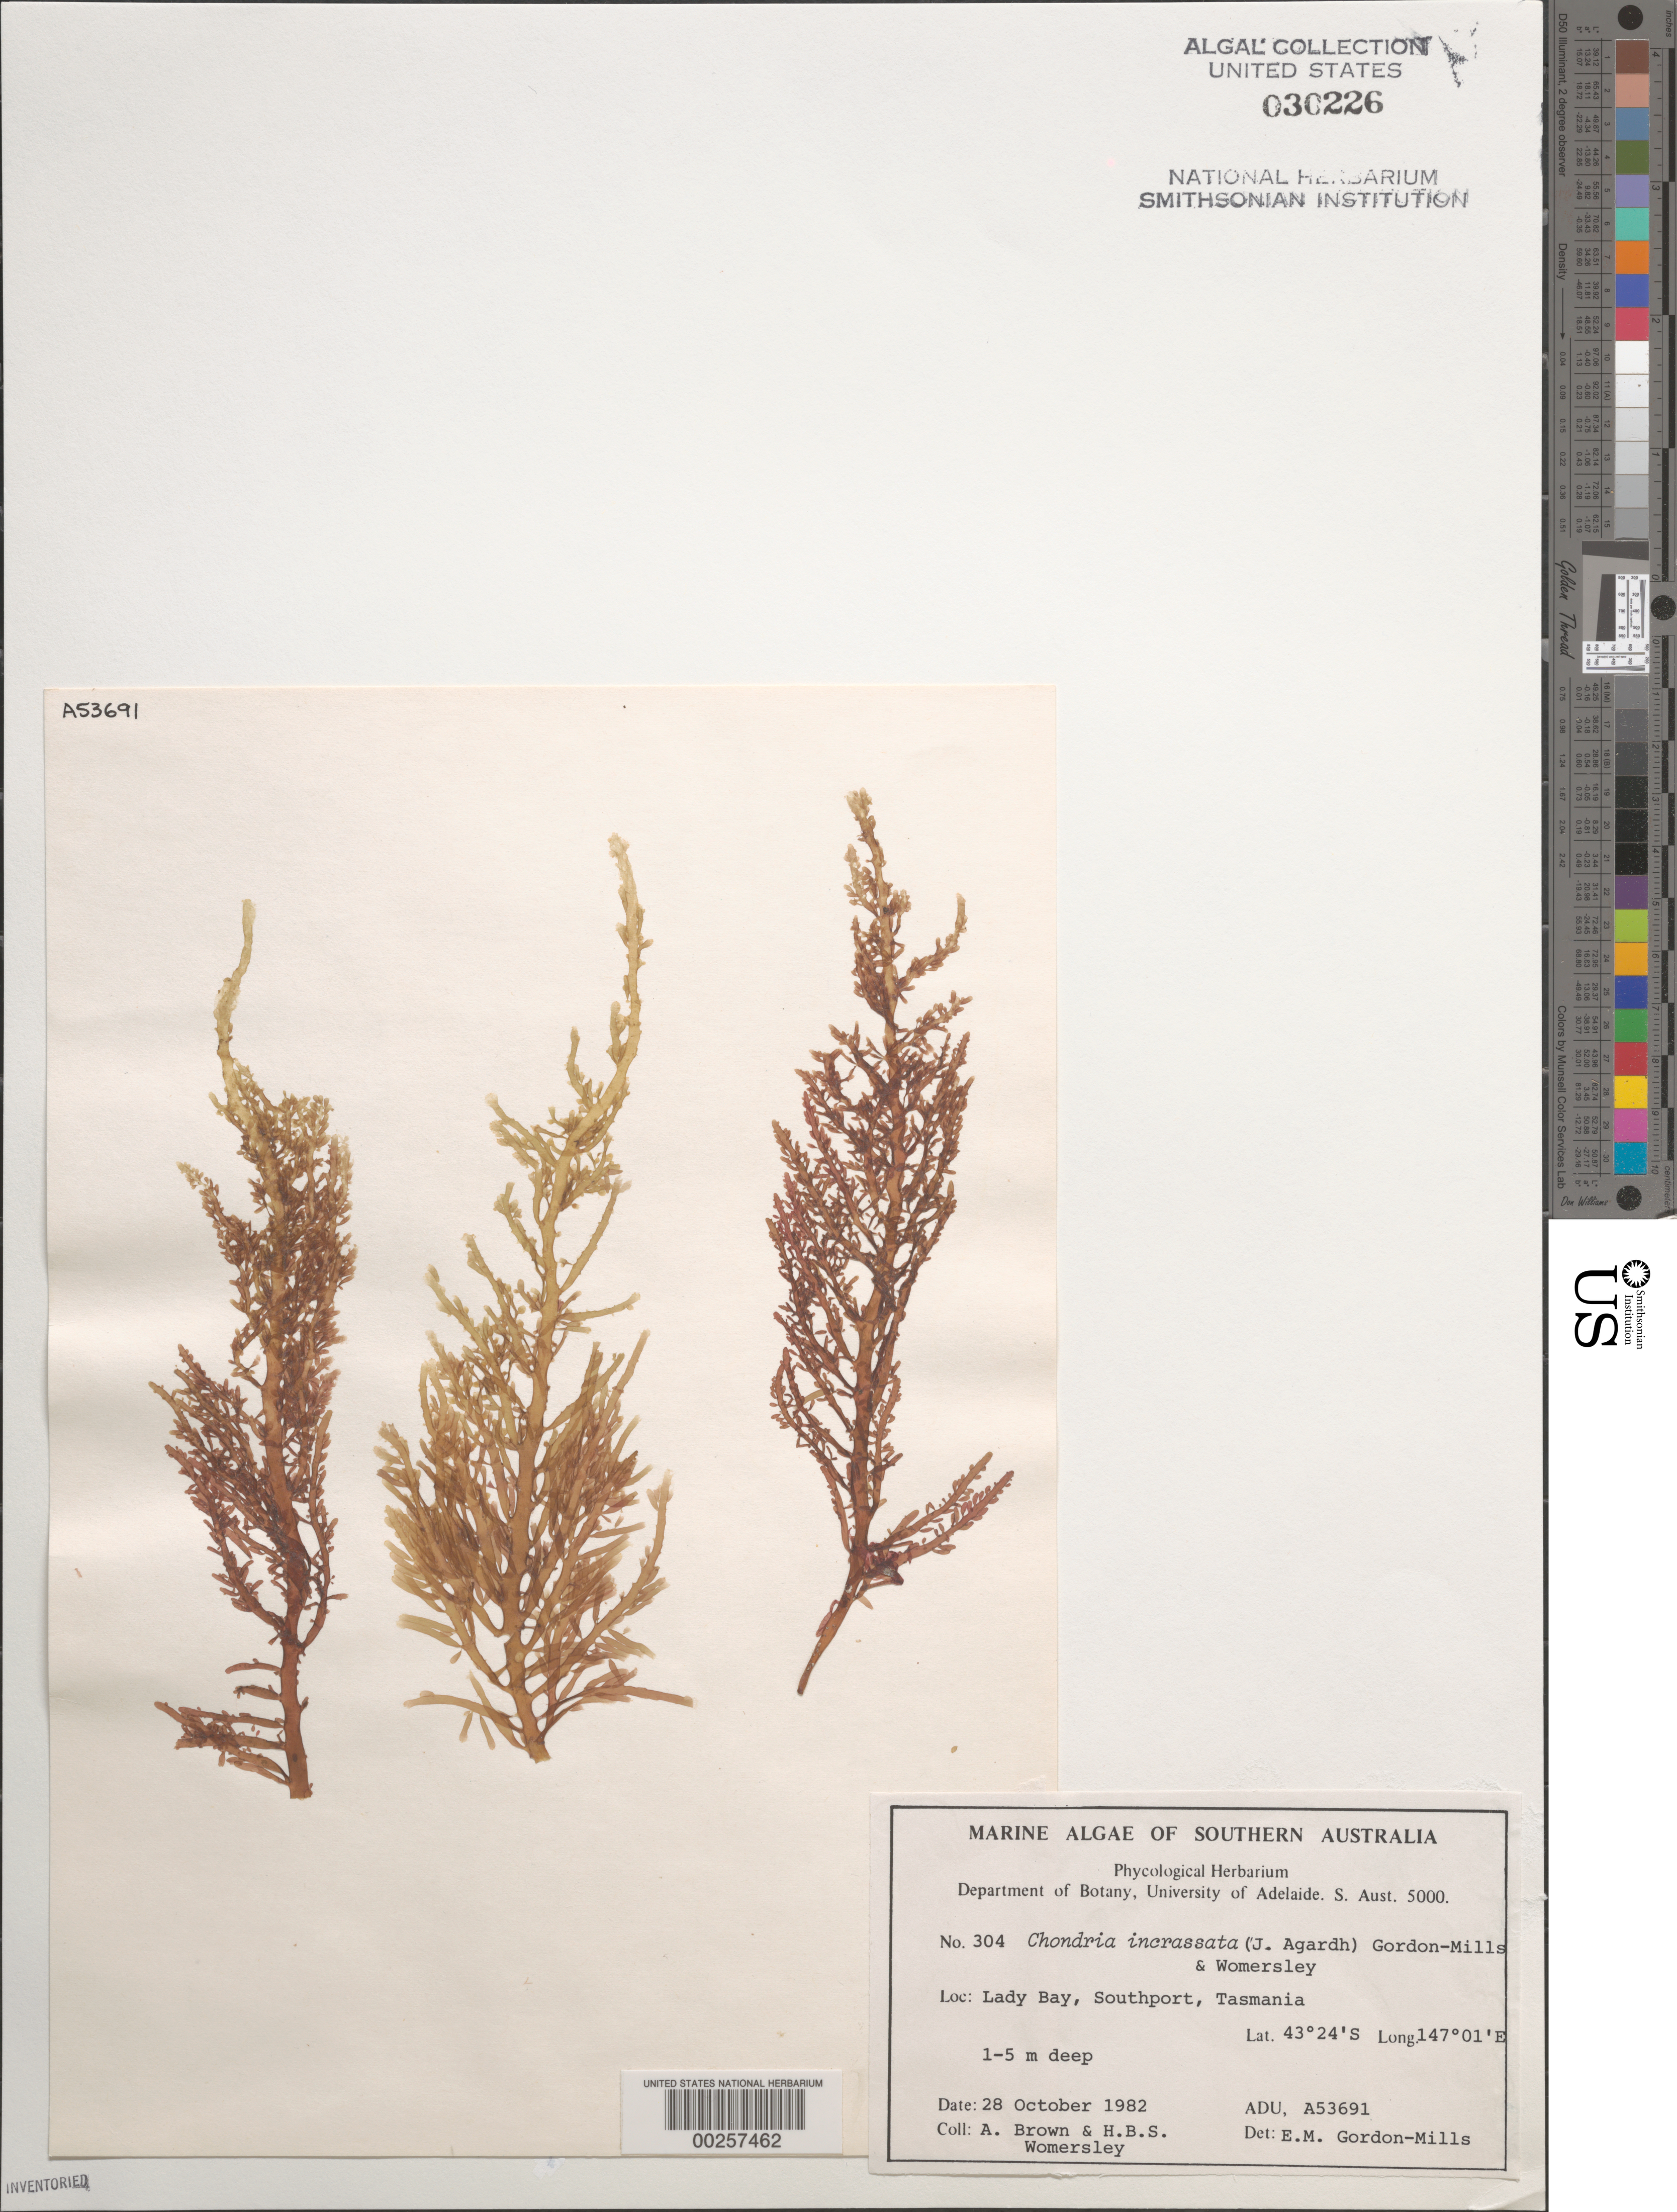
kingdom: Plantae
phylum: Rhodophyta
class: Florideophyceae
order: Ceramiales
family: Rhodomelaceae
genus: Chondria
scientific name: Chondria incrassata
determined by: Gordon-Mills, E. M.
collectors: A. Brown & H. B. S. Womersley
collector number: ADU A53691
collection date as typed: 28 Oct 1982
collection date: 1982-10-28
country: Australia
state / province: Tasmania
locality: Lady Bay, Southport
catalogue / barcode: US 30226